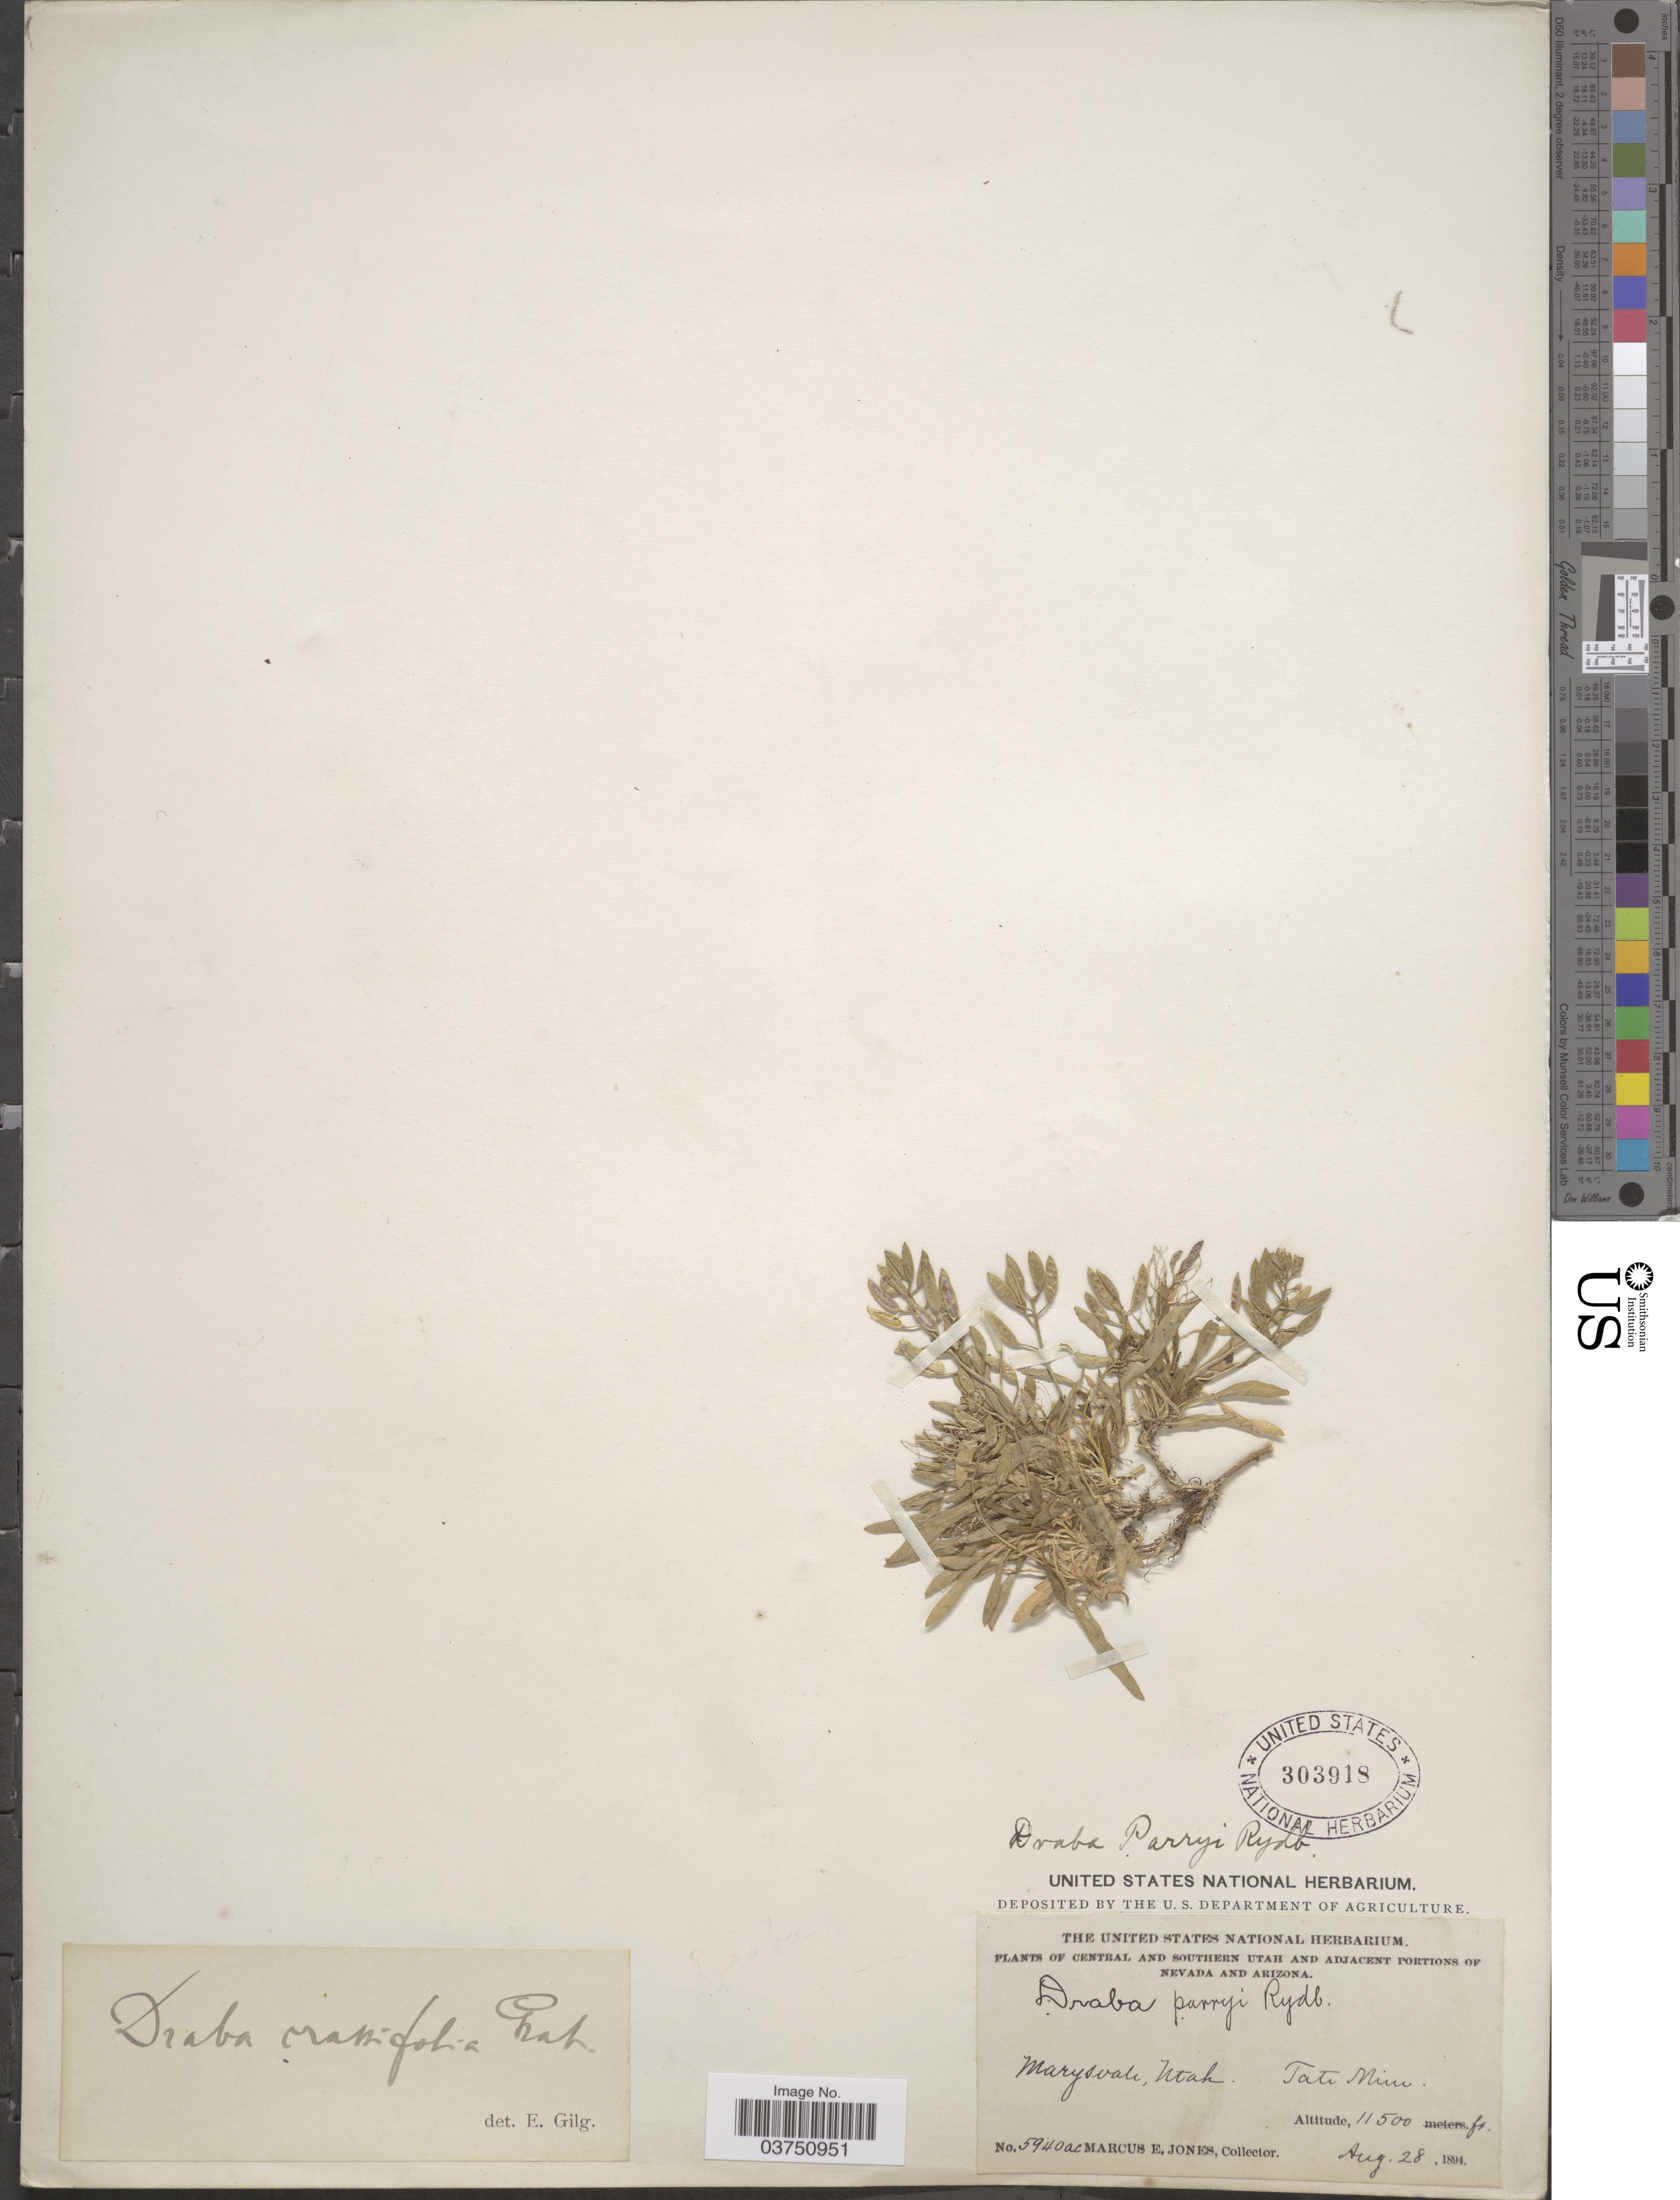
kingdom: Plantae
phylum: Tracheophyta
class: Magnoliopsida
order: Brassicales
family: Brassicaceae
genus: Draba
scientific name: Draba crassifolia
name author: Graham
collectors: M. E. Jones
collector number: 5940ac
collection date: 1894-08-28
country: United States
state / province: Utah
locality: Central and Southern Utah. Marysvale. Tate Mine.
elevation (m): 3505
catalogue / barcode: US 303918